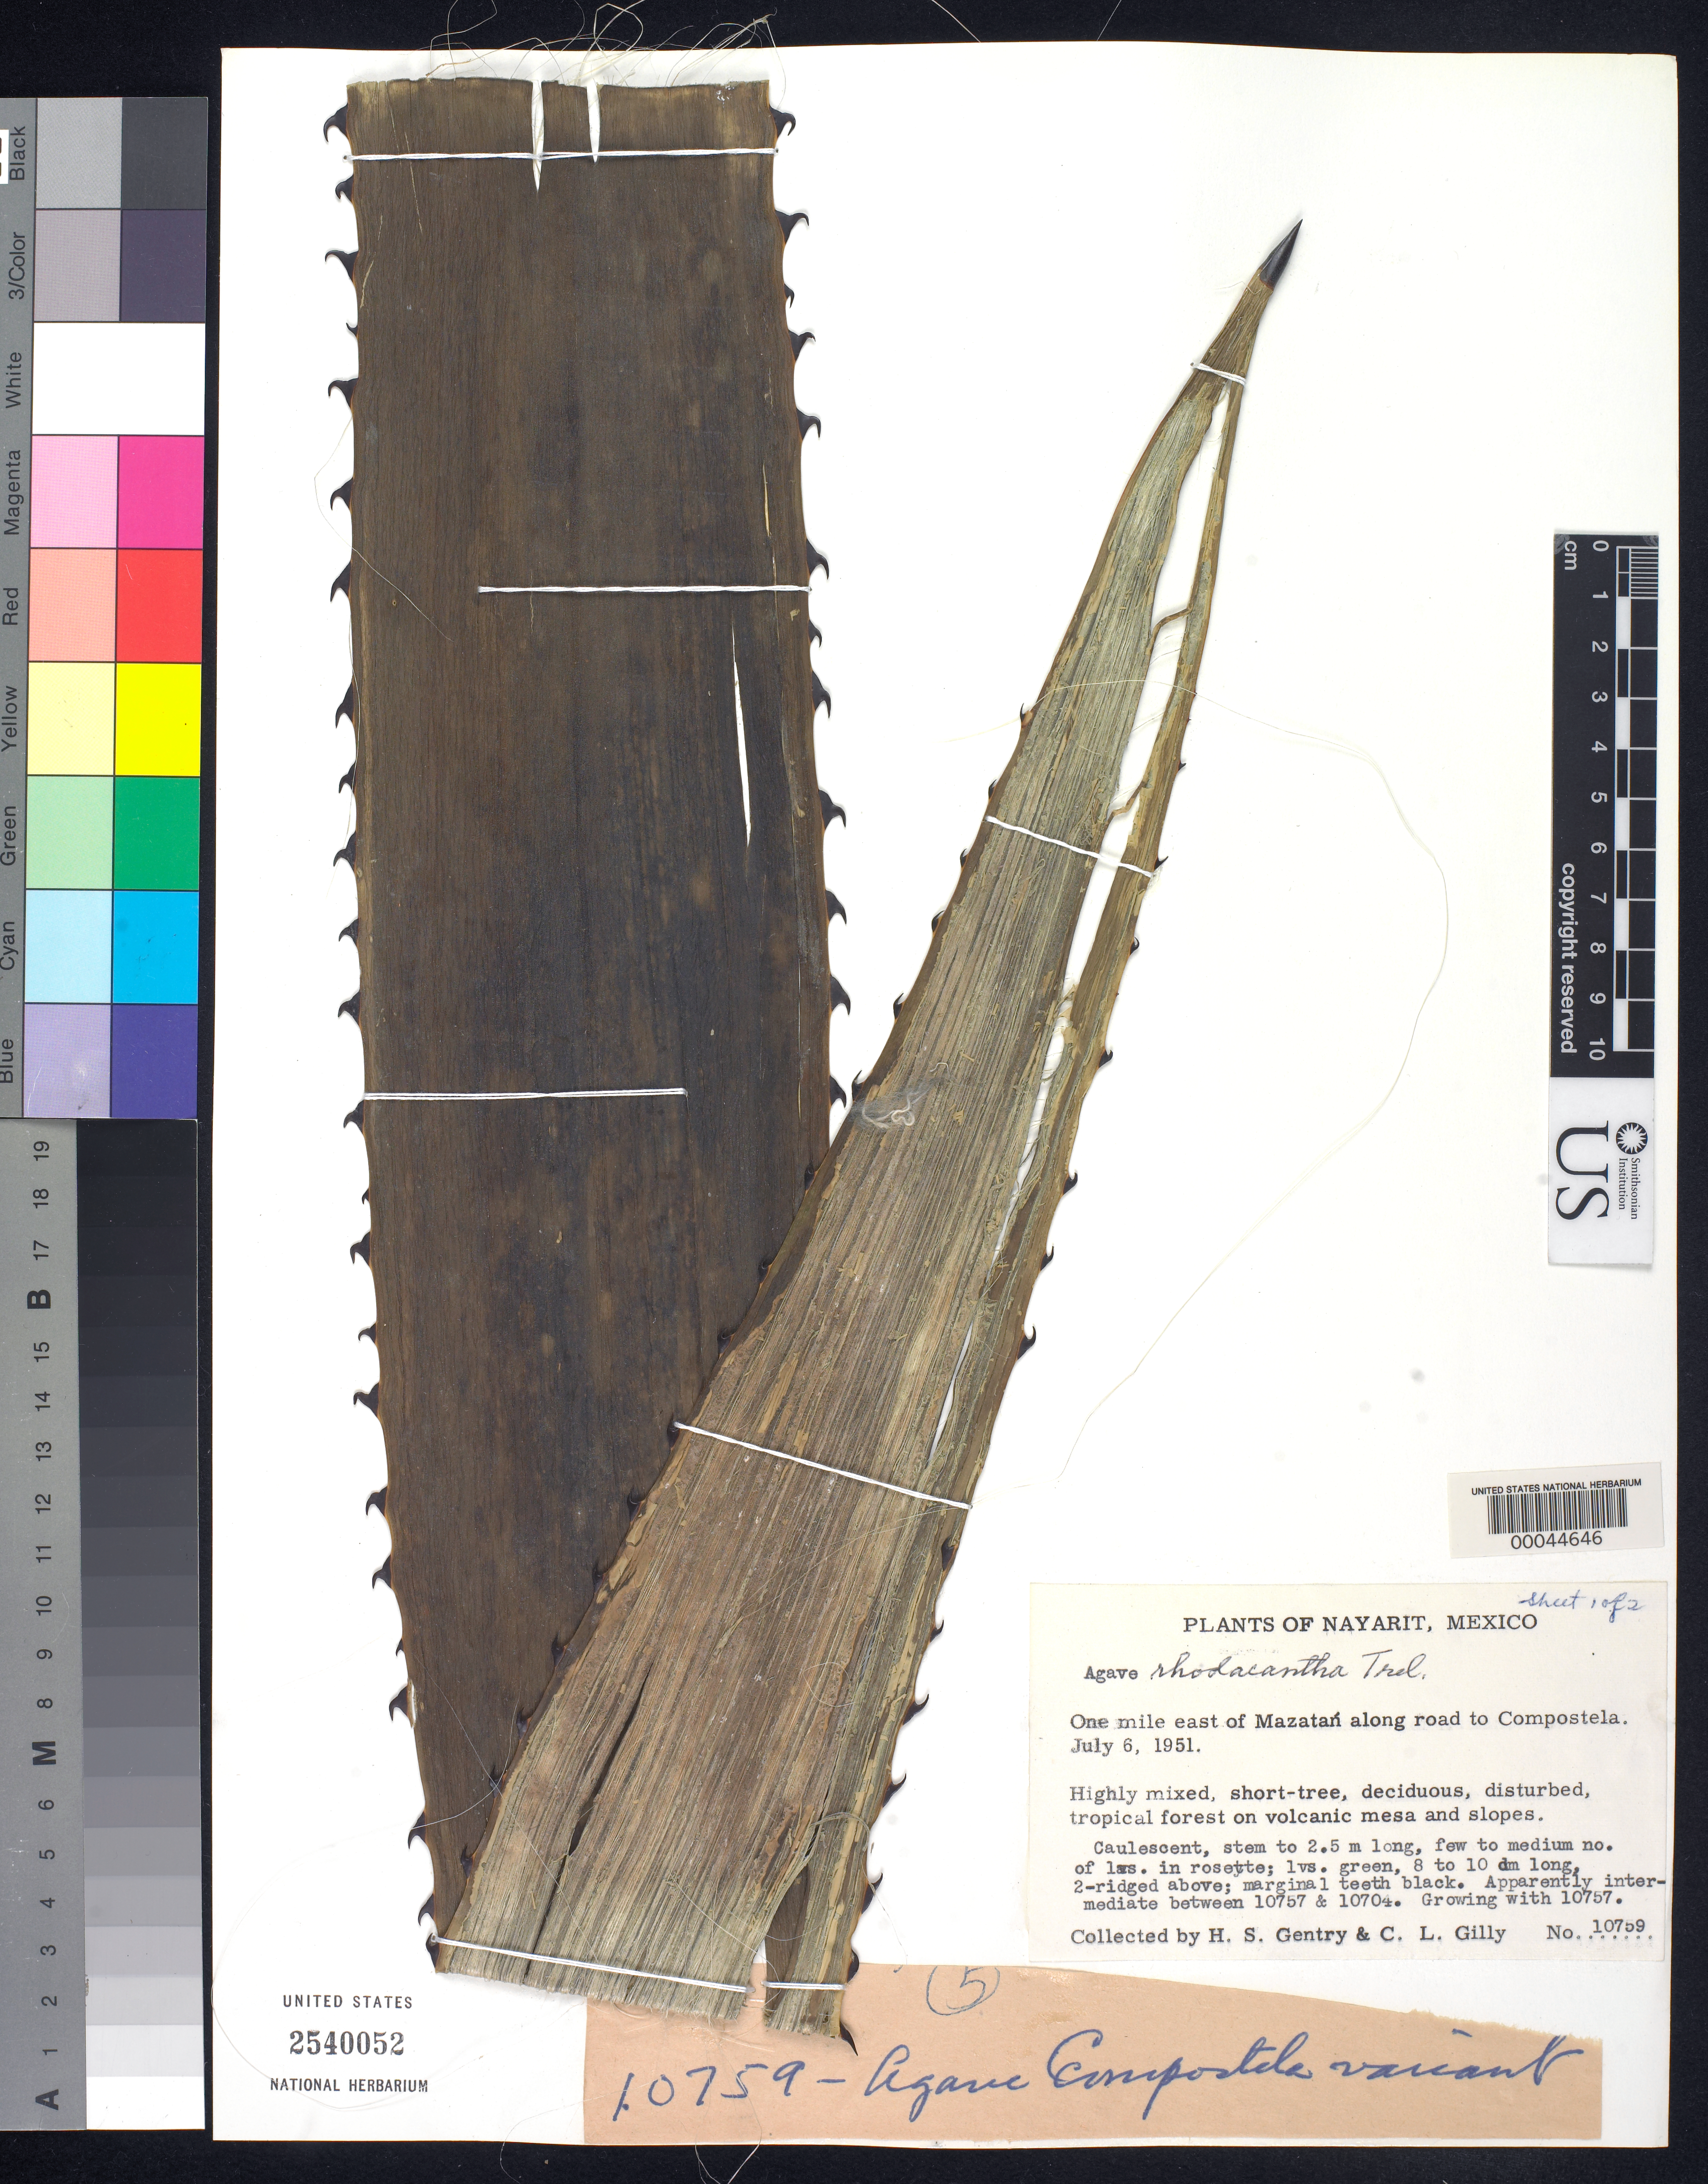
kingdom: Plantae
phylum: Tracheophyta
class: Liliopsida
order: Asparagales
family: Asparagaceae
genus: Agave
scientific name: Agave rhodacantha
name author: Trel.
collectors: H. S. Gentry & C. Gilly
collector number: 10759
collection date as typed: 06 Jul 1951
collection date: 1951-07-06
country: Mexico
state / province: Nayarit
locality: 1 mi E of Mazatan along road to Compostela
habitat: Highly mixed, short tree, deciduous, disturbed, tropical forest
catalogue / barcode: US 2540052